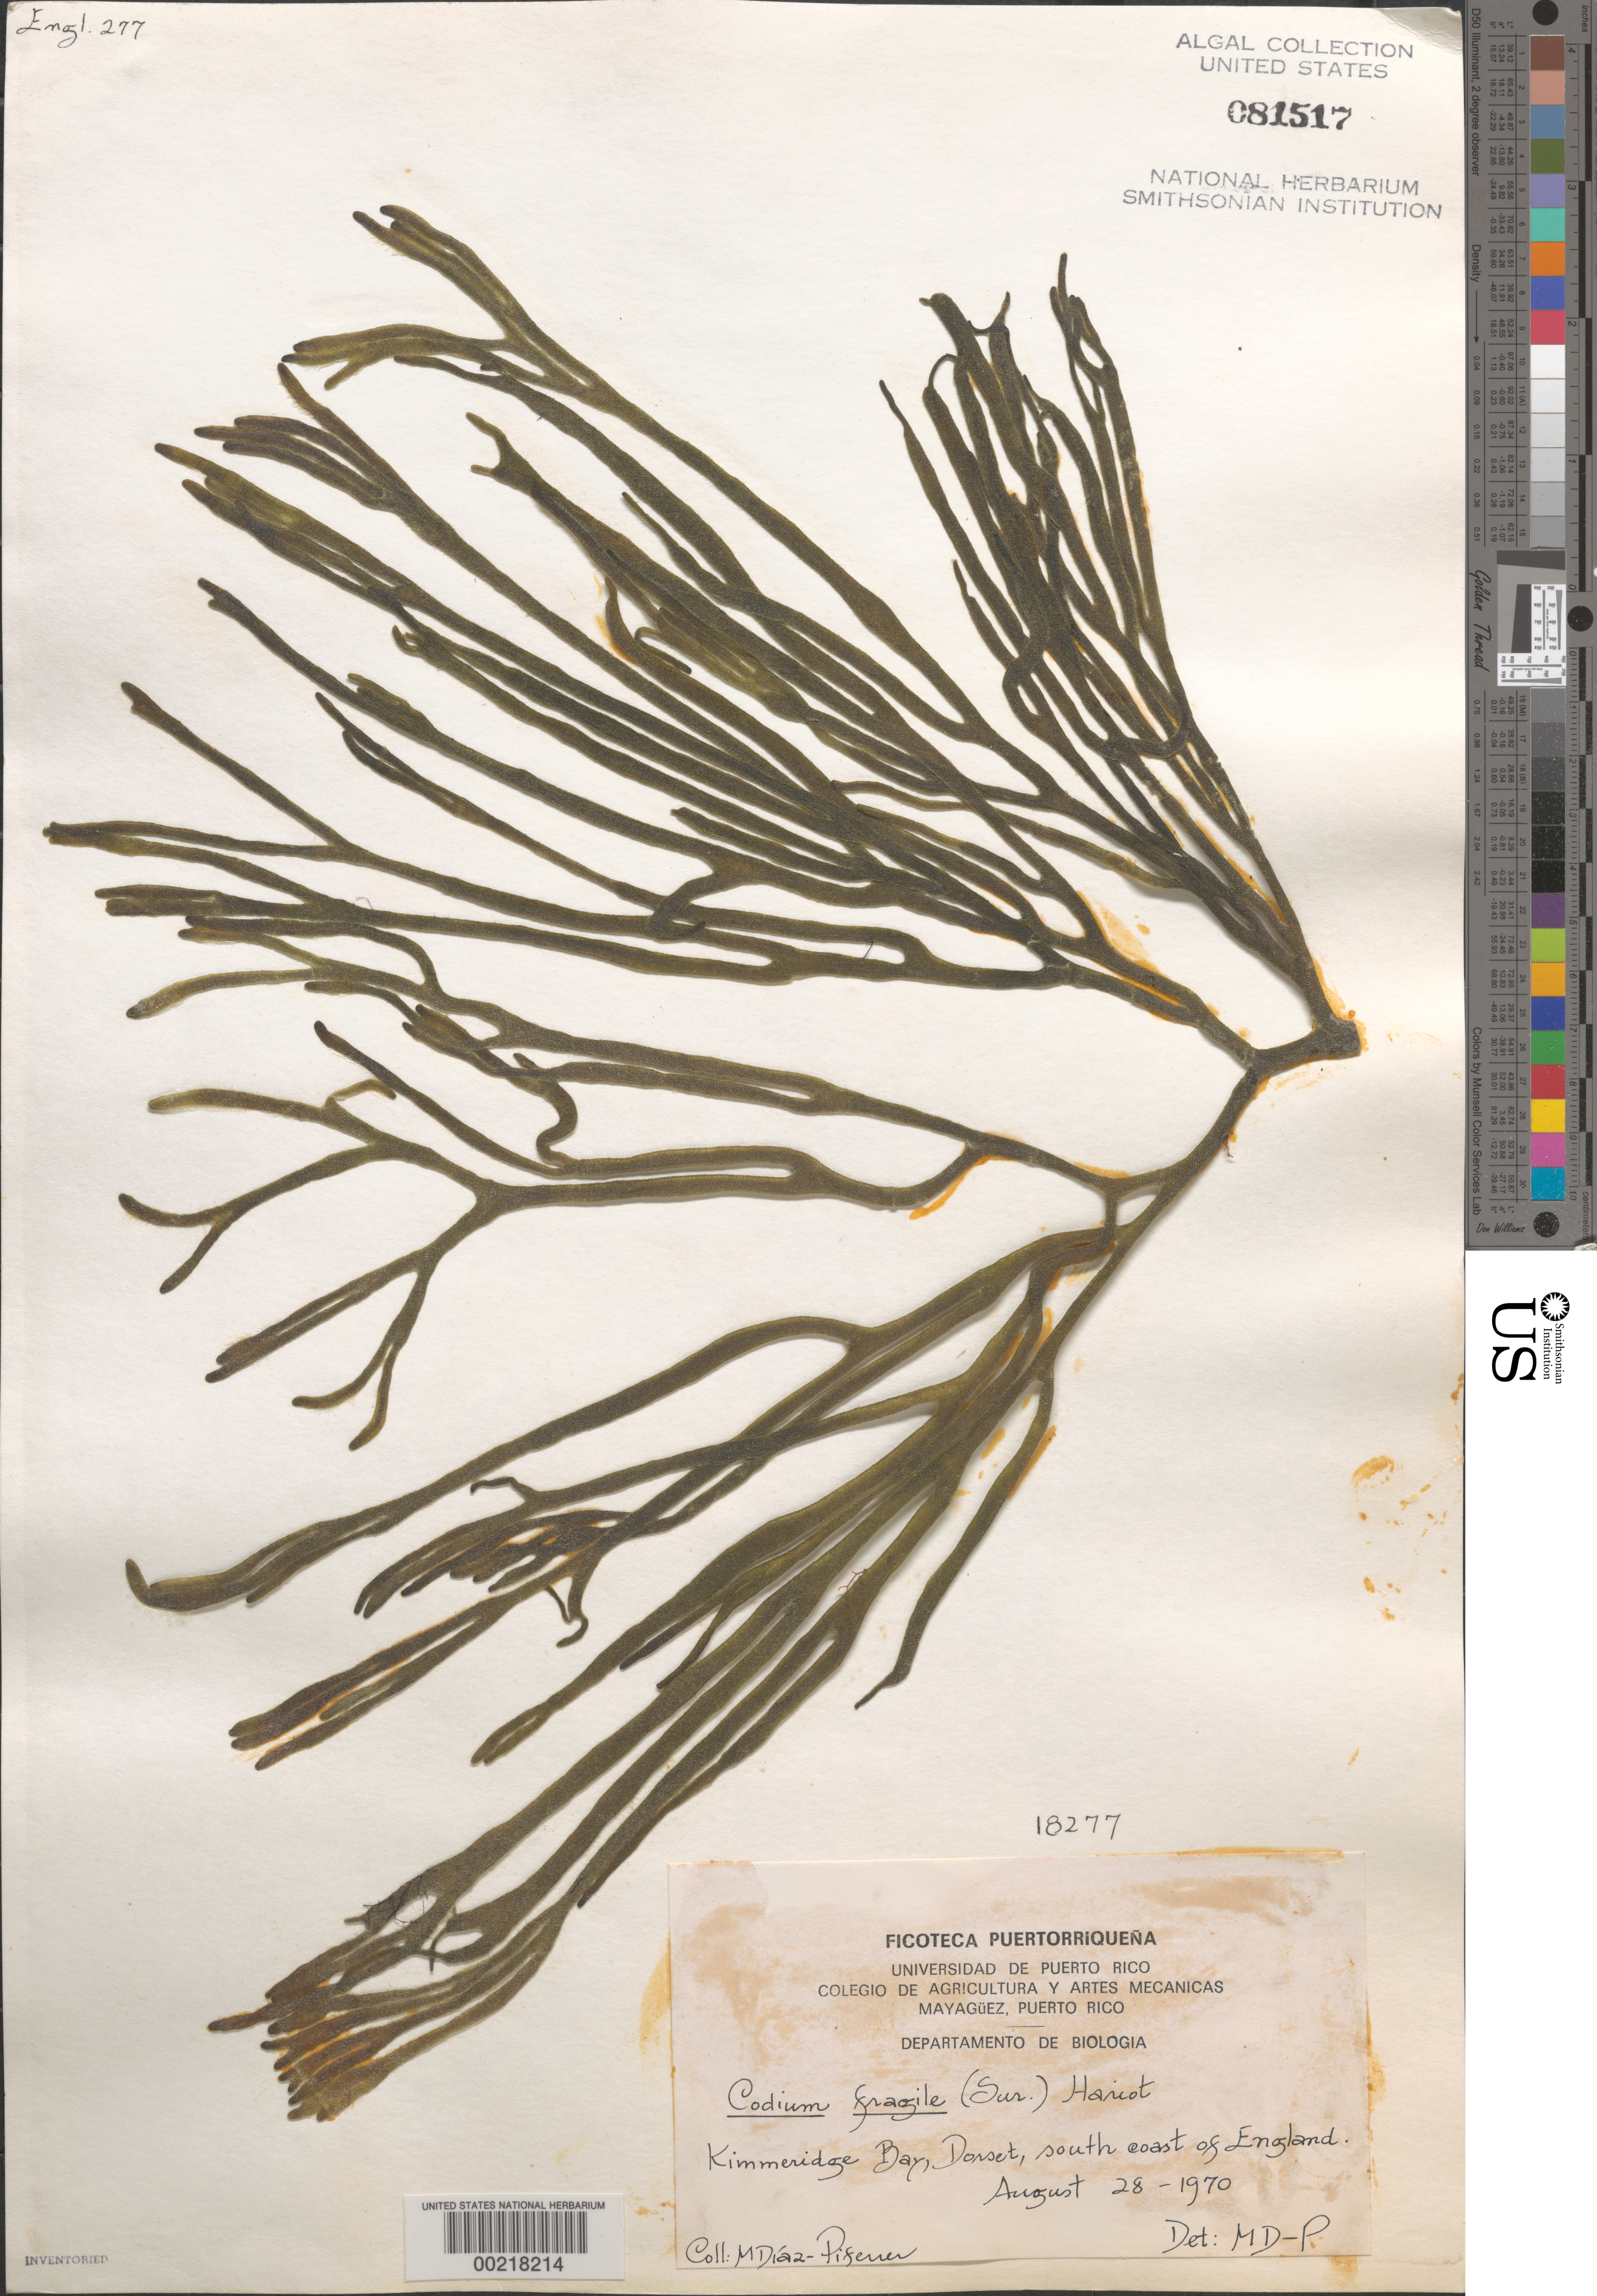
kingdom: Plantae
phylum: Chlorophyta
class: Ulvophyceae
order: Bryopsidales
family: Codiaceae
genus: Codium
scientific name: Codium fragile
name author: (Suringar) P. Hariot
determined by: Diaz-Piferrer, M.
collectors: M. Diaz-Piferrer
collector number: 18277 & ENGL. 277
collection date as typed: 28 Aug 1970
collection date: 1970-08-28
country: United Kingdom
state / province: England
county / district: Dorset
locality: Kimmeridge Bay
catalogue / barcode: US 81517